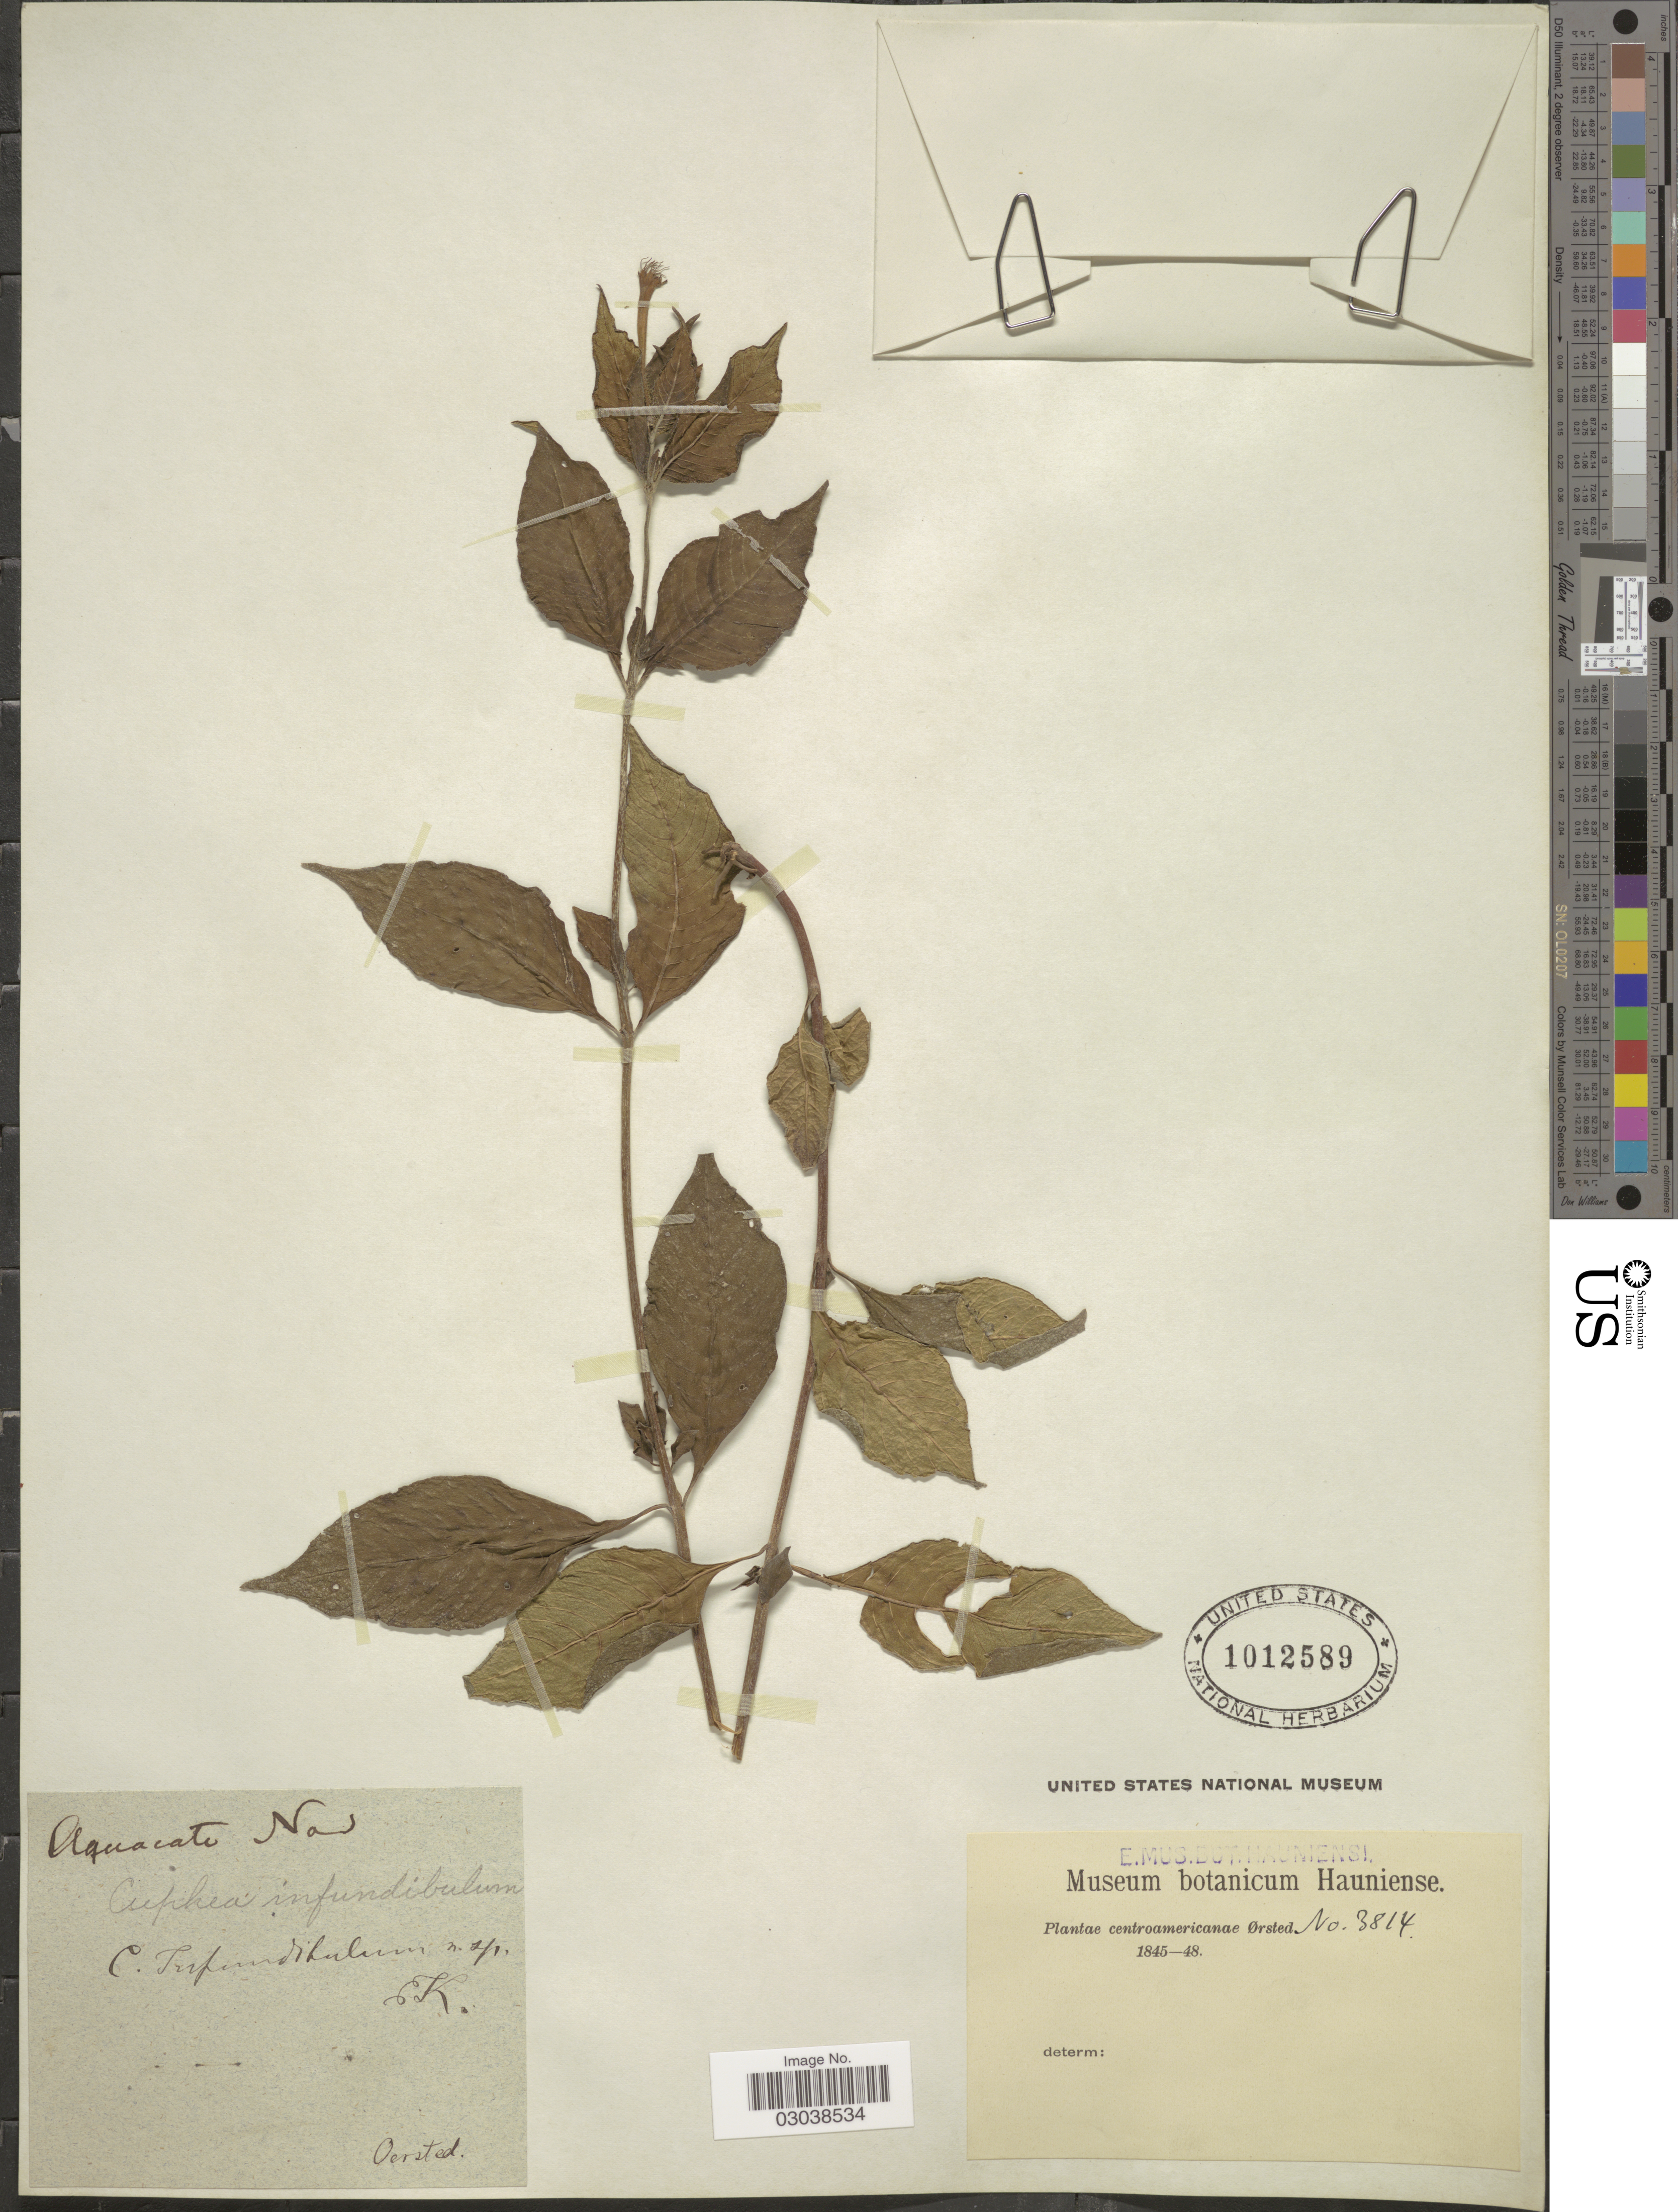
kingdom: Plantae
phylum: Tracheophyta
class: Magnoliopsida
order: Myrtales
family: Lythraceae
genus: Cuphea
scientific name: Cuphea infundibulum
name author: Koehne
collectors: Ørsted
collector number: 3814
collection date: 1845/1848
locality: Centroamericanae.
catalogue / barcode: US 1012589